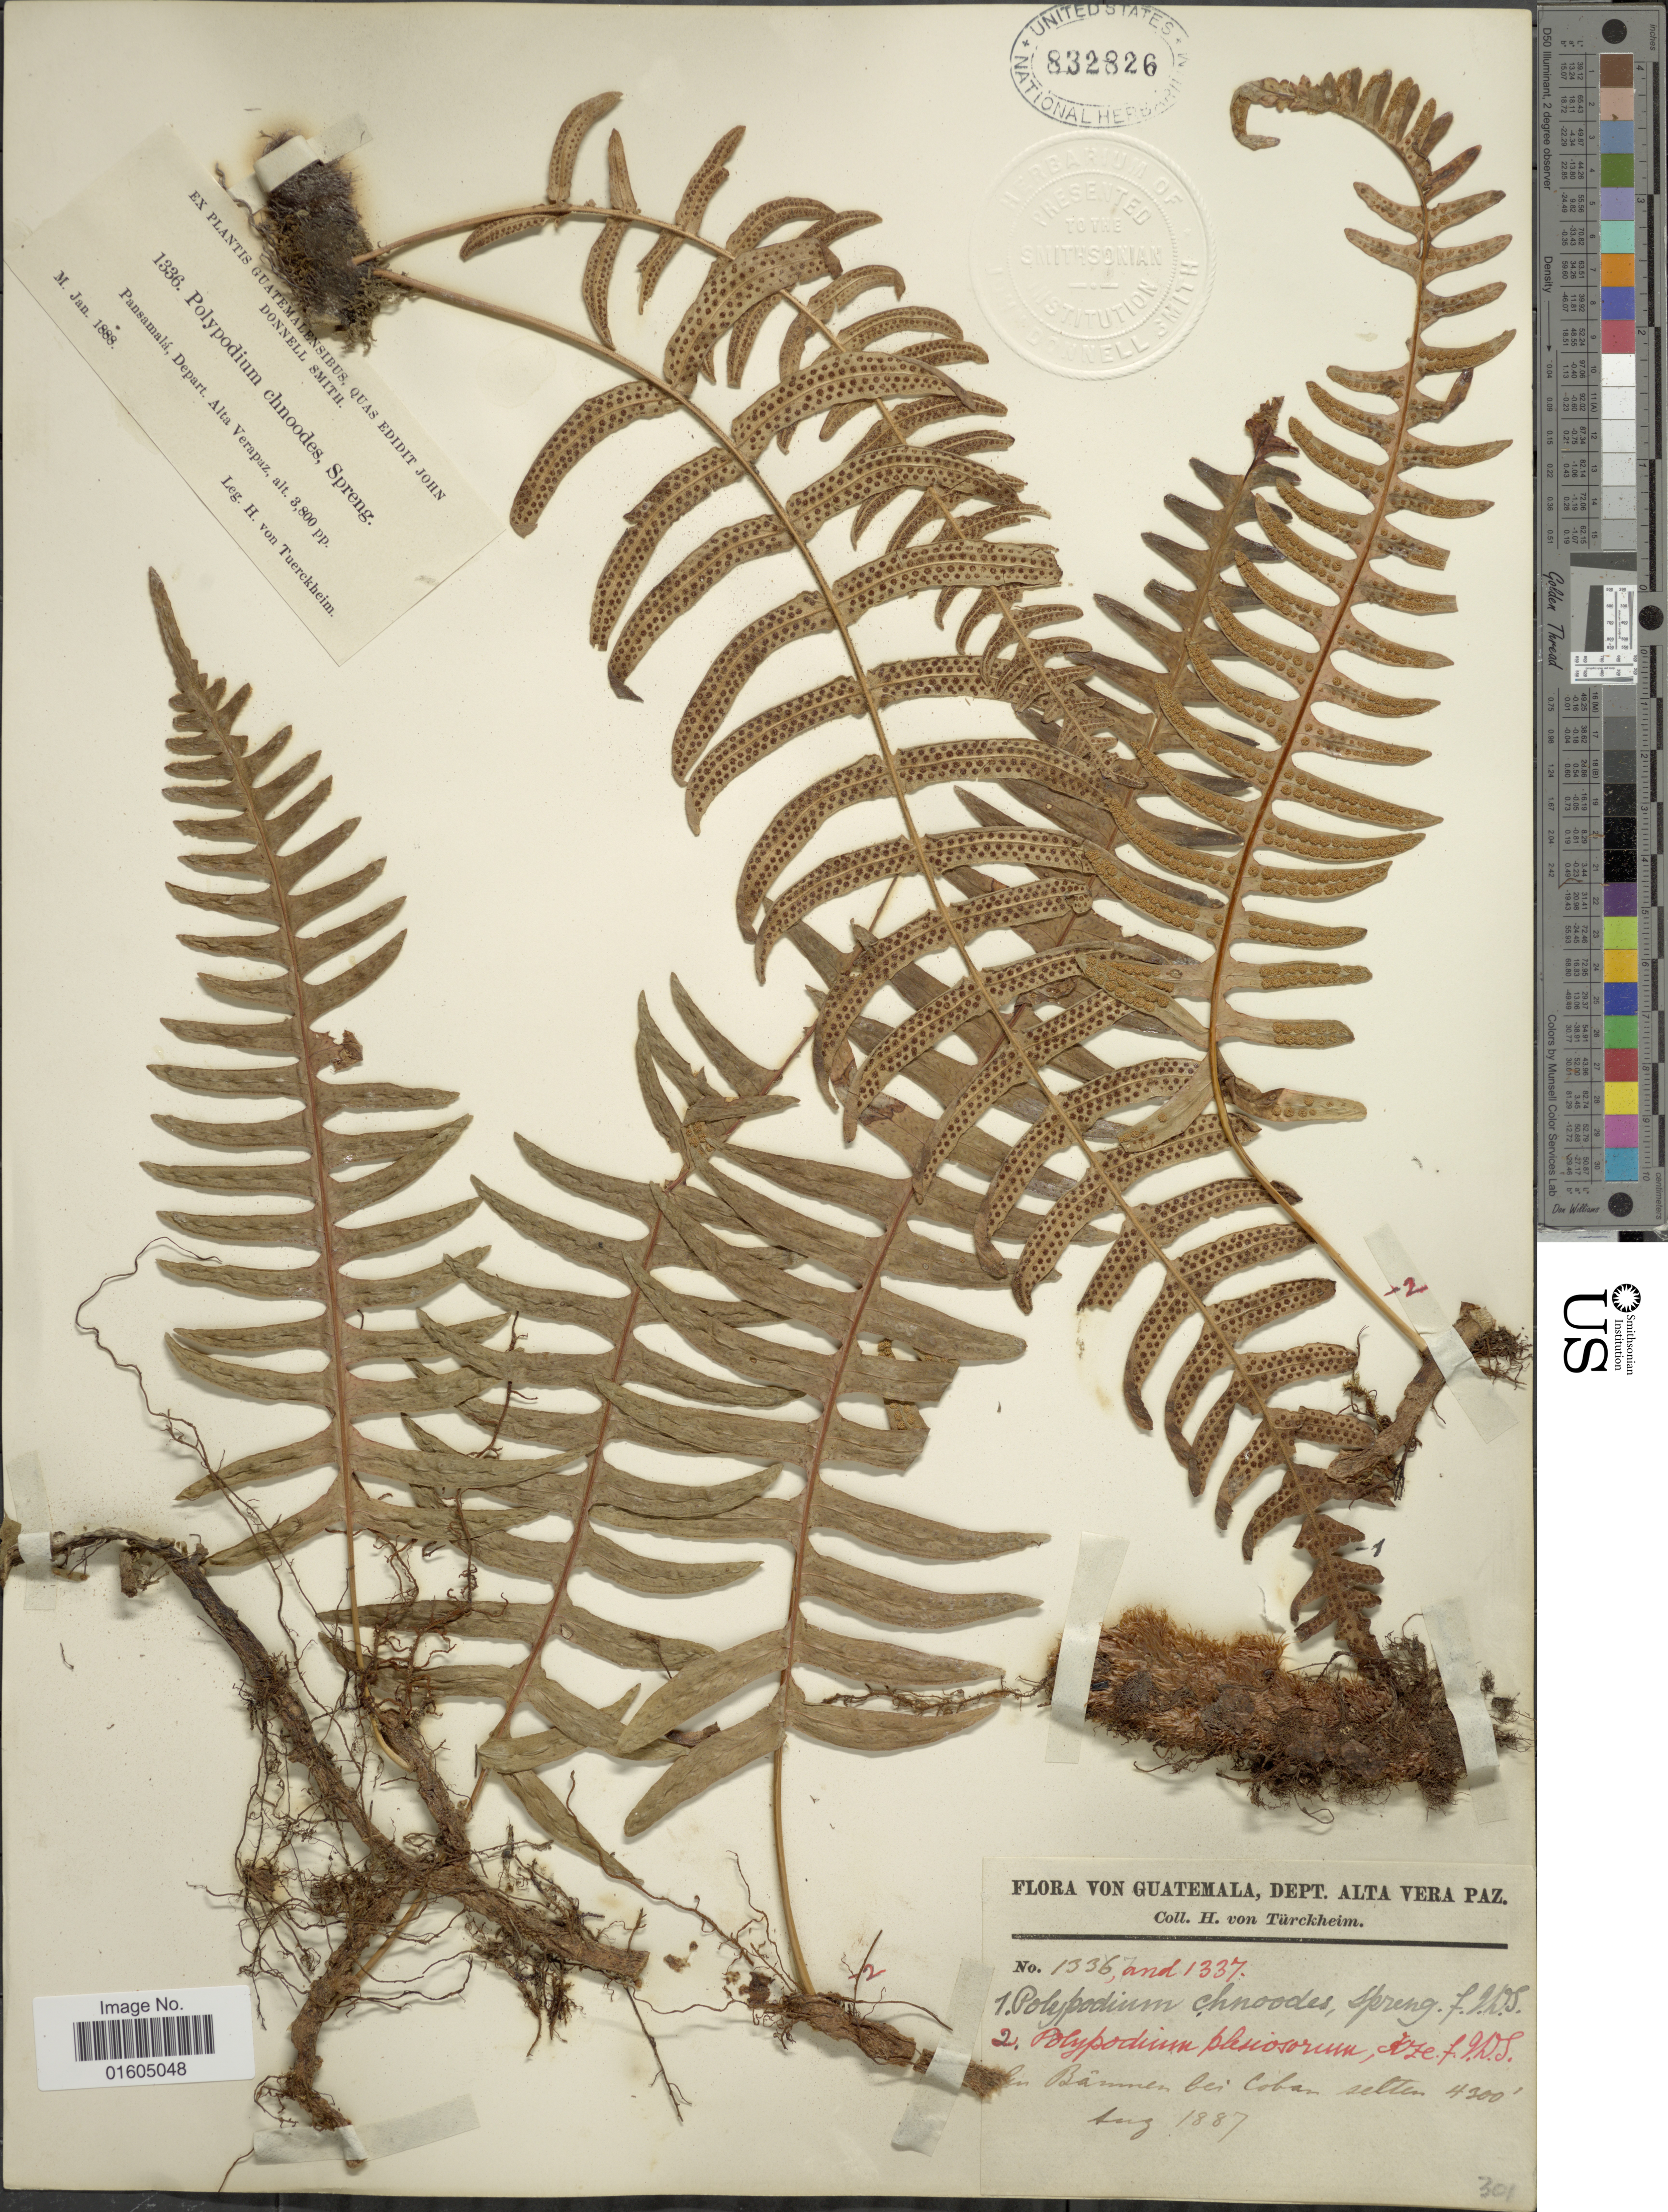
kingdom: Plantae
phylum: Tracheophyta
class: Polypodiopsida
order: Polypodiales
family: Polypodiaceae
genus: Serpocaulon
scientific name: Serpocaulon dissimile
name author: (L.) A.R. Sm.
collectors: H. von Tuerckheim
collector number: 1336/1337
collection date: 1887-08/1888-01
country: Guatemala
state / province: Alta Verapaz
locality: En Bäumen bei Cobán selten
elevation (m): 1311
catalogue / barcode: US 832826